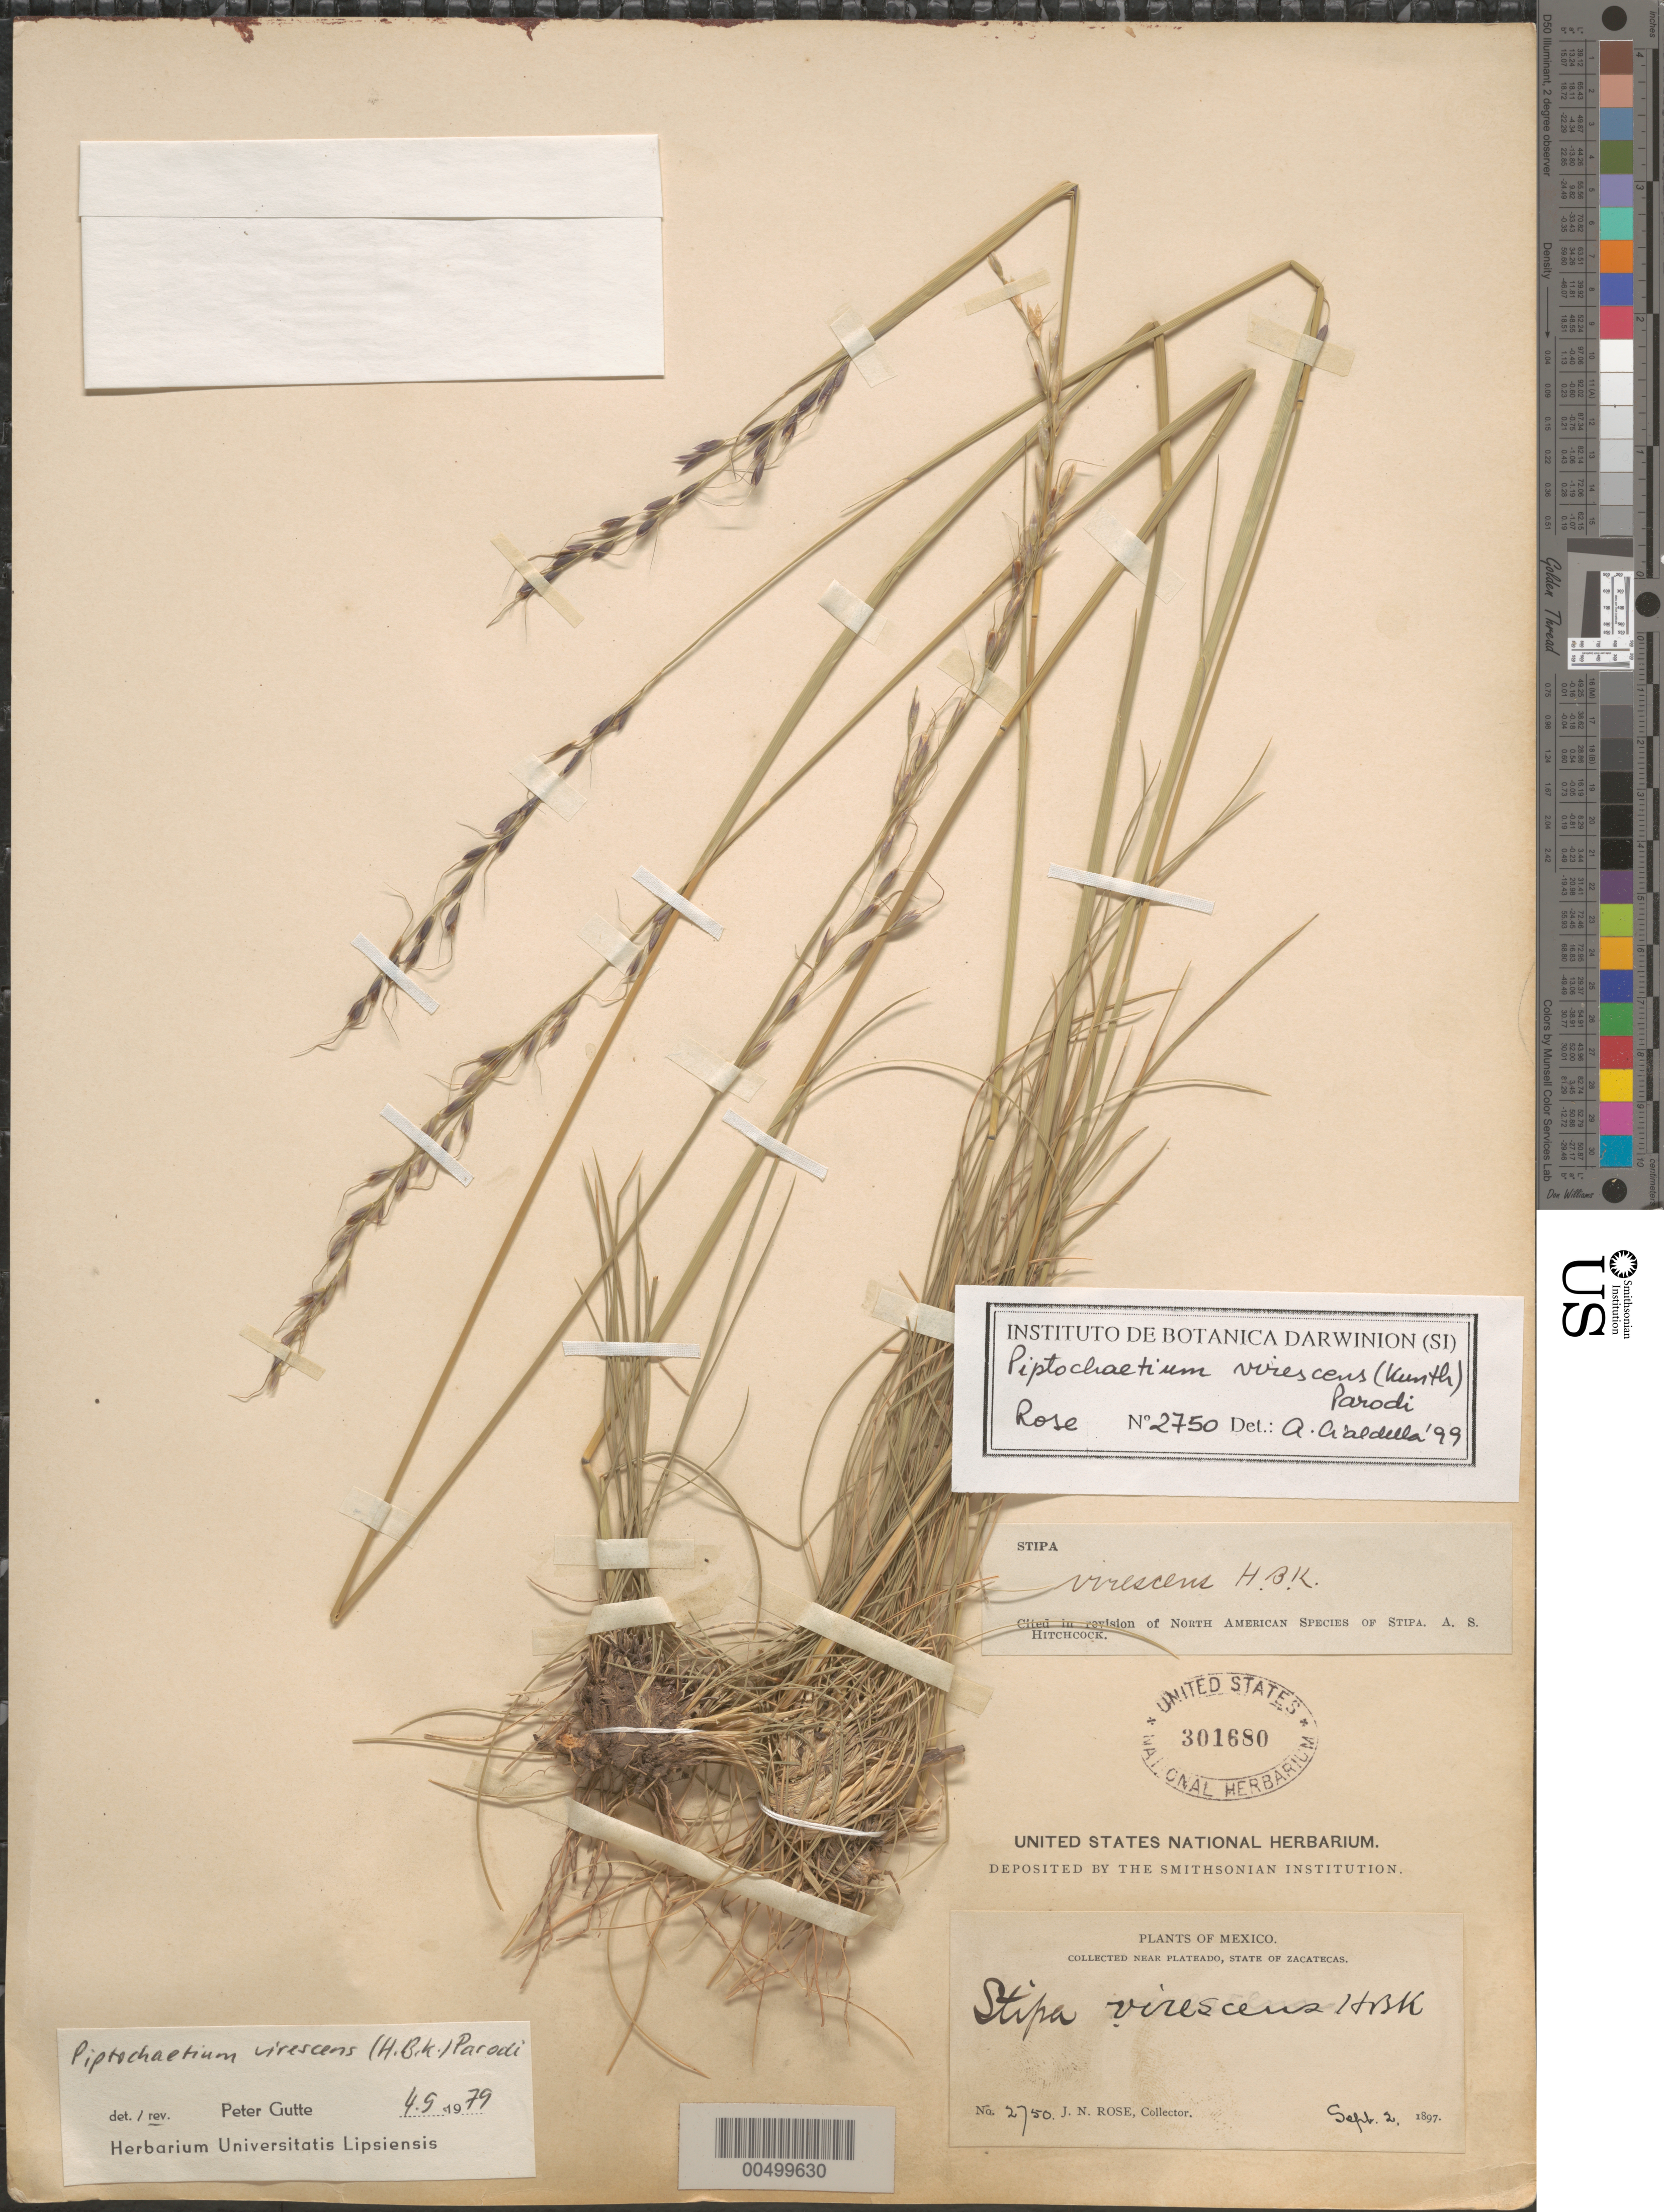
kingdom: Plantae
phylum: Tracheophyta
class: Liliopsida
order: Poales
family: Poaceae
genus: Piptochaetium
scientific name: Piptochaetium virescens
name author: (Kunth) Parodi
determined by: Gutte, P.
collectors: J. N. Rose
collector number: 2750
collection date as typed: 2 Sep 1897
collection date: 1897-09-02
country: Mexico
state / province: Zacatecas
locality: Near Plateado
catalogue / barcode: US 301680